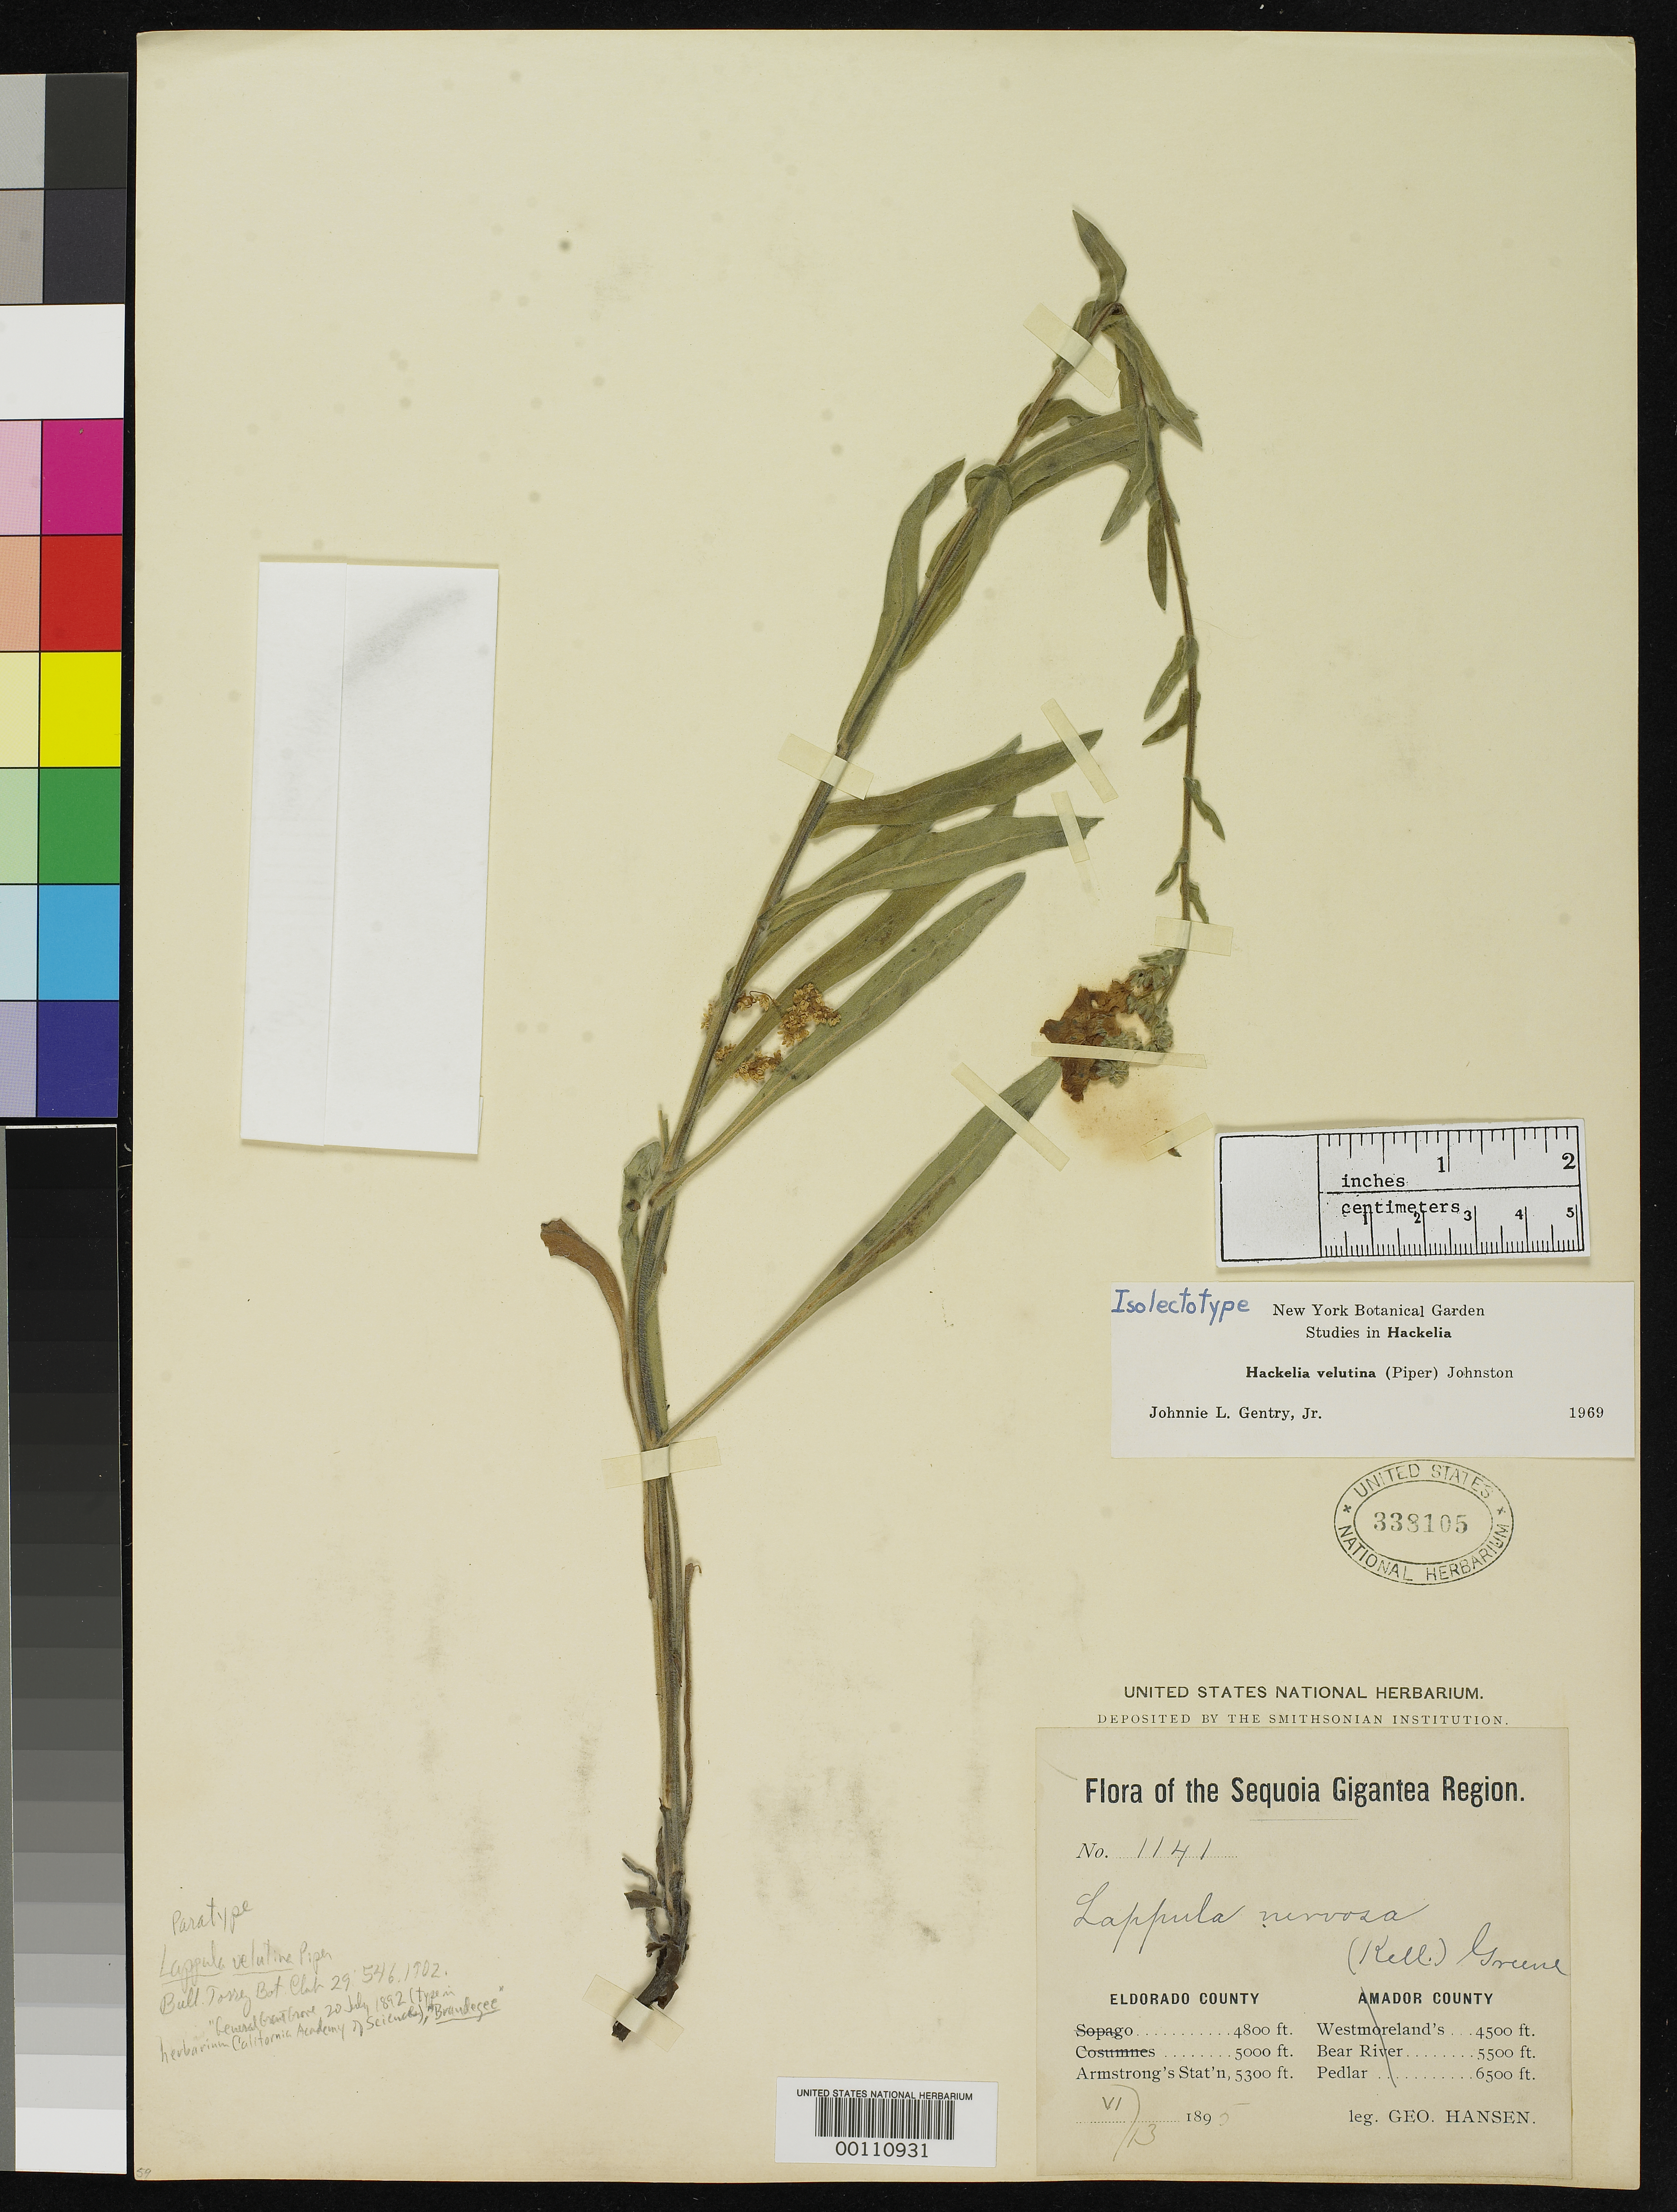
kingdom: Plantae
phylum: Tracheophyta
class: Magnoliopsida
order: Boraginales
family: Boraginaceae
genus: Lappula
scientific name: Lappula velutina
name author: Piper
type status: Isolectotype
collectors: G. Hansen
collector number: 1141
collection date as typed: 13 Jun 1895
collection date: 1895-06-13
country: United States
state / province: California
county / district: El Dorado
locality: Armstrong's Station.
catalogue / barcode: US 338105